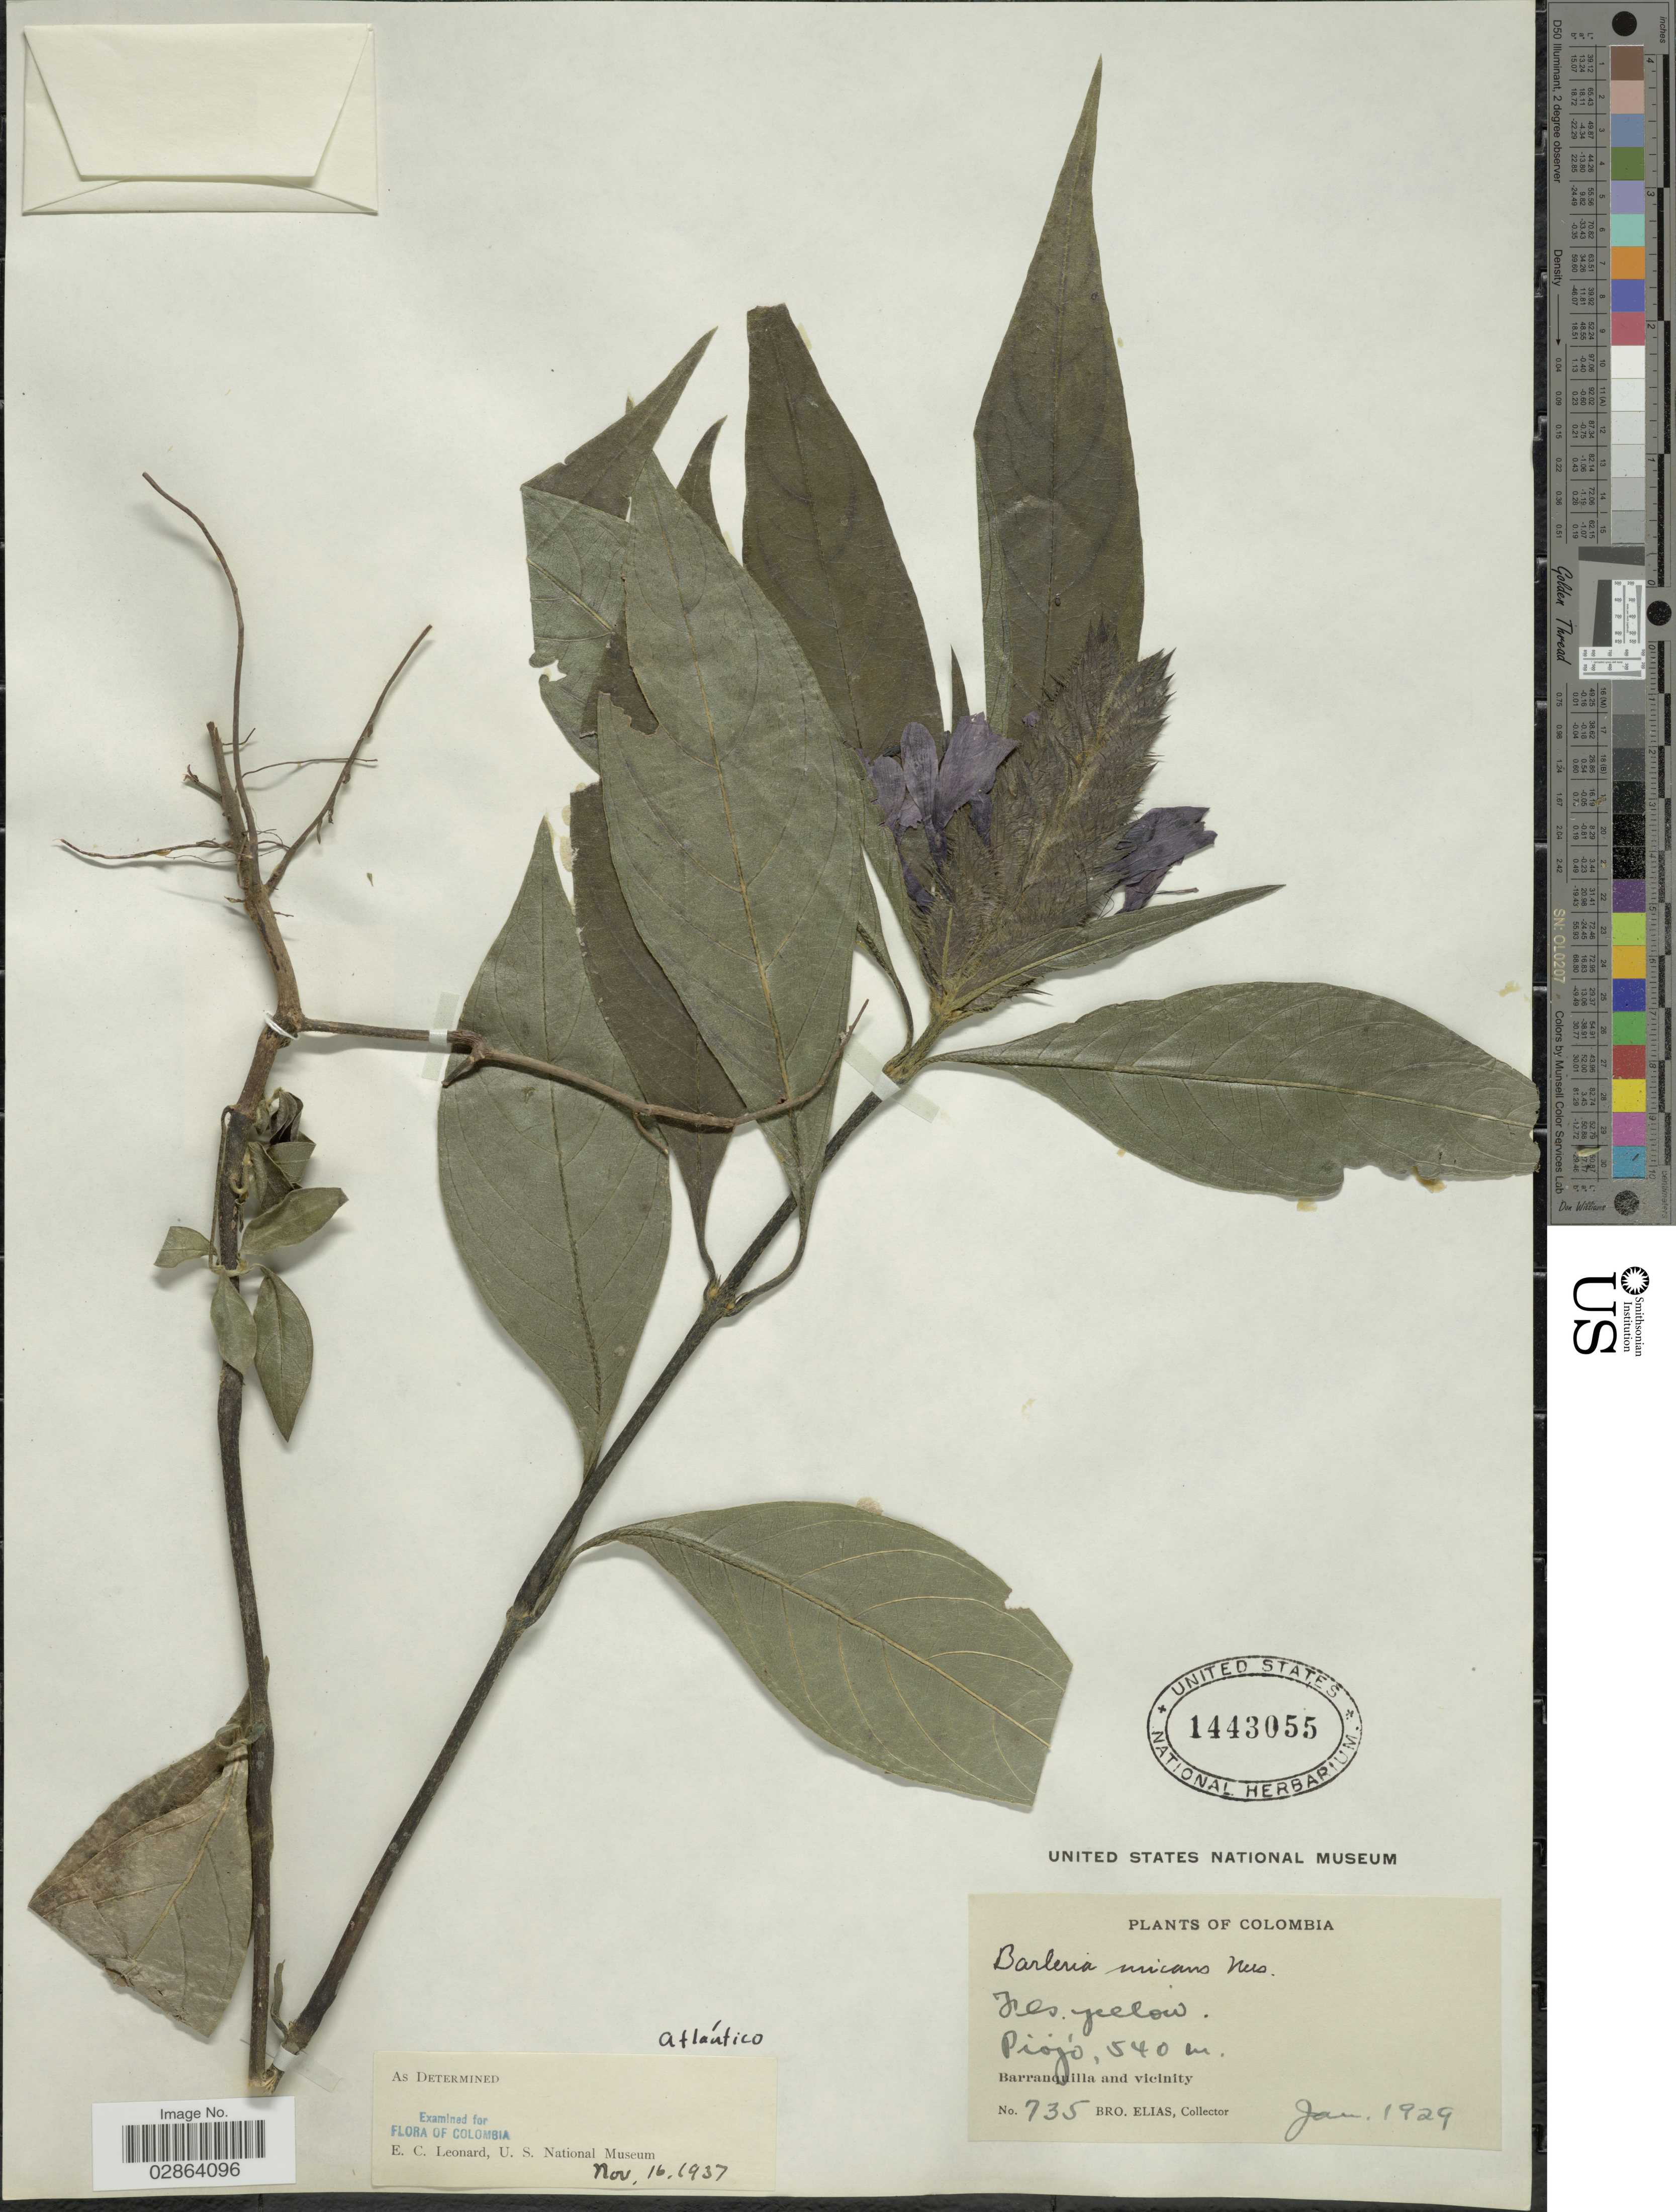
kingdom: Plantae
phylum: Tracheophyta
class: Magnoliopsida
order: Lamiales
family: Acanthaceae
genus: Barleria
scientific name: Barleria micans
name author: Nees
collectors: Bro. Elias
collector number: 735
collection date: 1929-01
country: Colombia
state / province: Atlántico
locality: Piojó, Barranquila and vicinity.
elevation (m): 540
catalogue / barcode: US 1443055